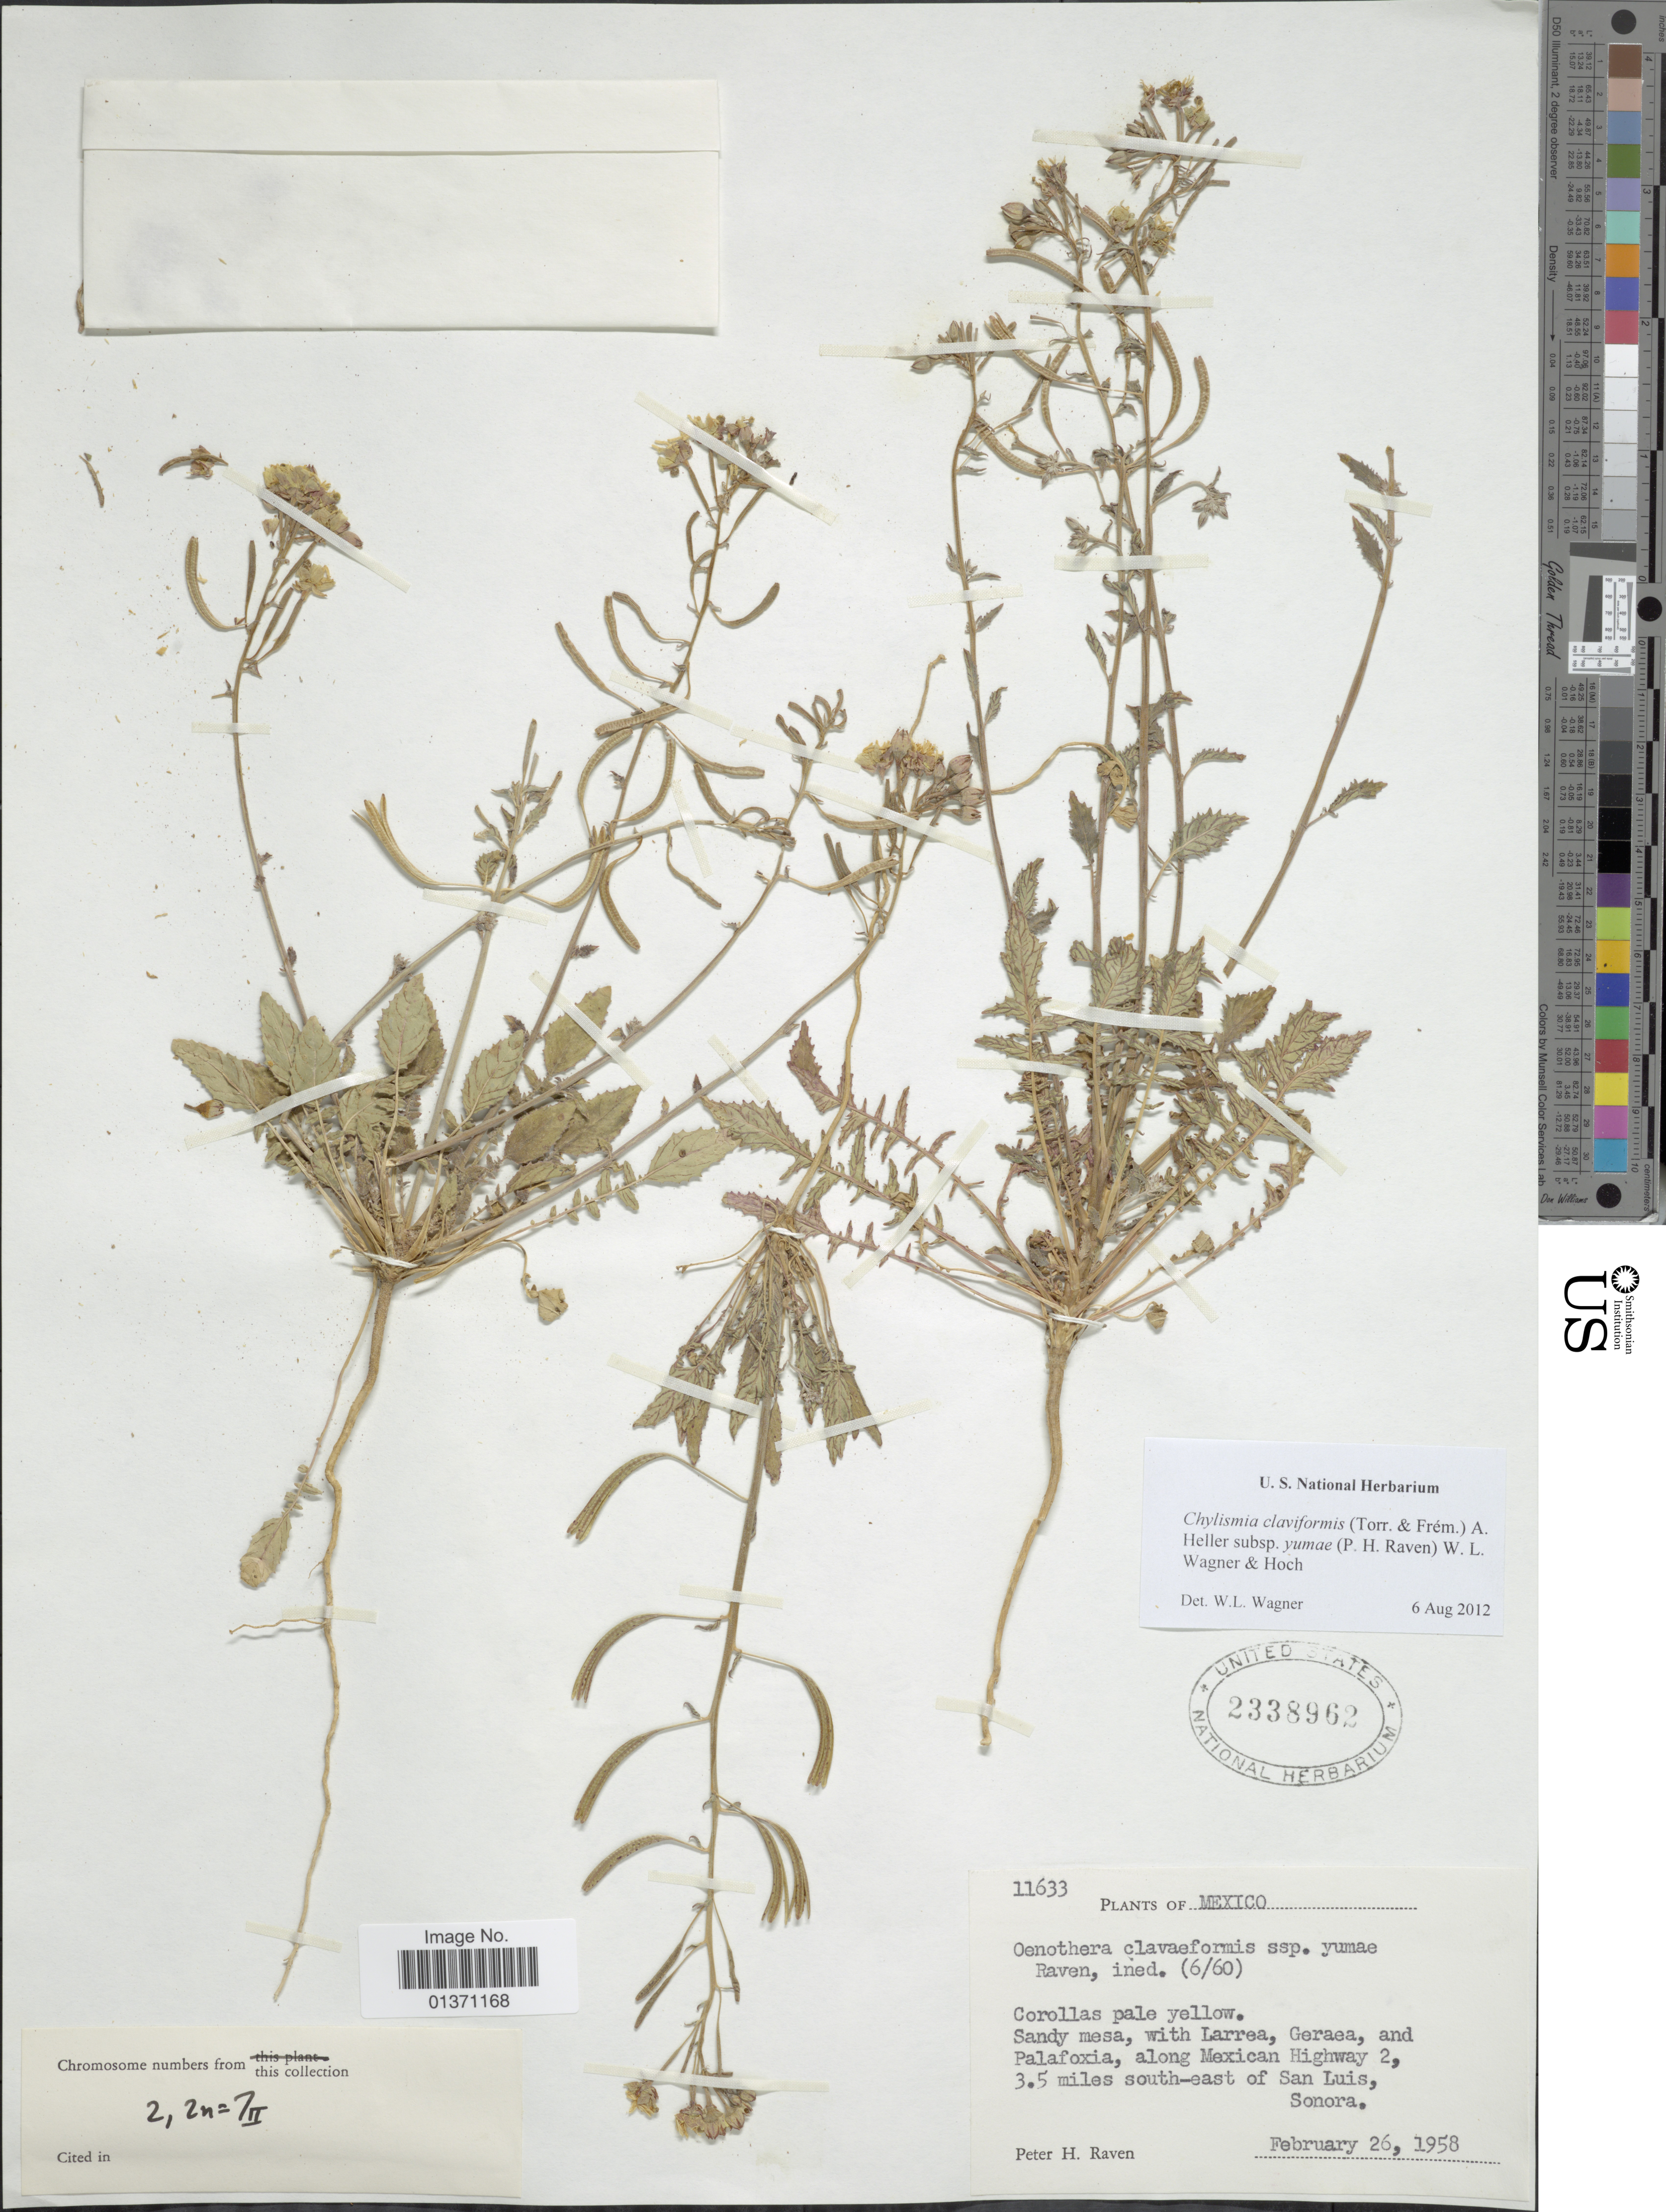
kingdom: Plantae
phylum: Tracheophyta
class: Magnoliopsida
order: Myrtales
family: Onagraceae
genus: Chylismia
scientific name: Chylismia claviformis subsp. yumae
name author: (P.H. Raven) W.L. Wagner & Hoch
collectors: P. H. Raven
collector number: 11633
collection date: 1958-02-26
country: Mexico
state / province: Sonora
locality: Along Mexican Highway 2, 3.5 miles south-east of San Luis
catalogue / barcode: US 2338962